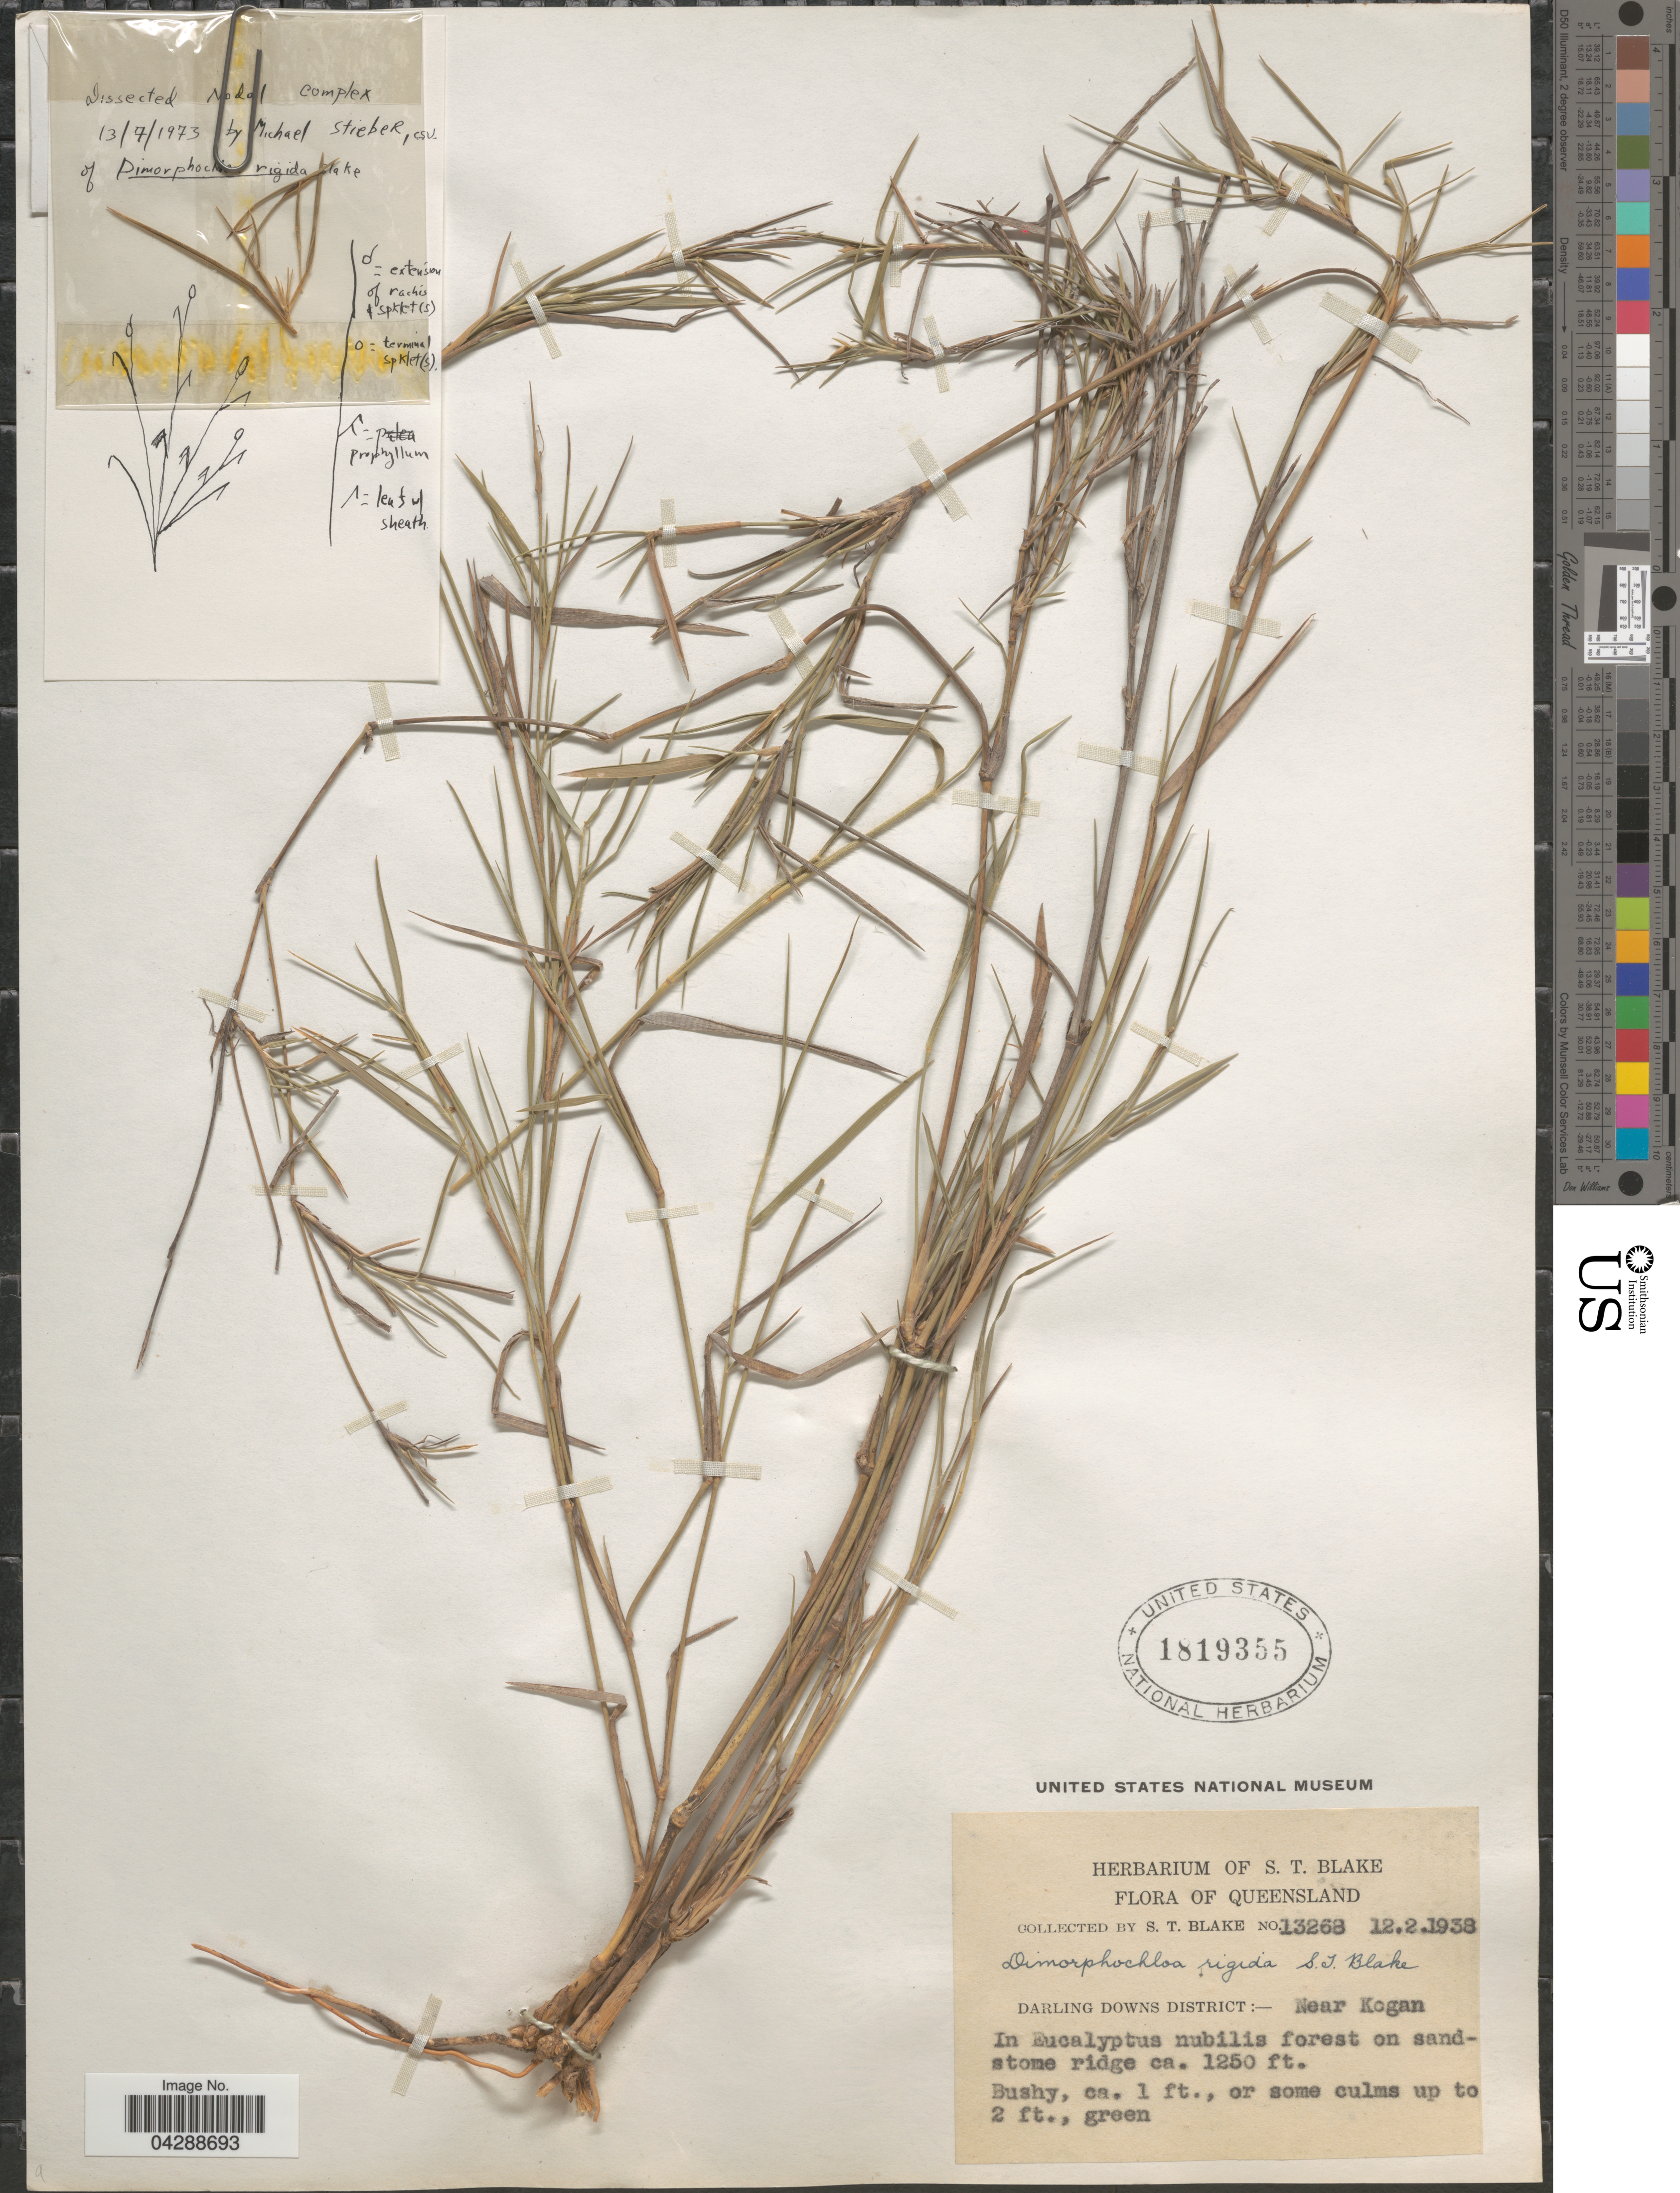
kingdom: Plantae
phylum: Tracheophyta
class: Liliopsida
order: Poales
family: Poaceae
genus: Cleistochloa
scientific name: Cleistochloa rigida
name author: (S.T. Blake) R.D. Webster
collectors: S. T. Blake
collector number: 13268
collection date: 1938-02-12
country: Australia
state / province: Queensland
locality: Darling Downs District: Near Kogan.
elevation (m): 381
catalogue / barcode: US 1819355